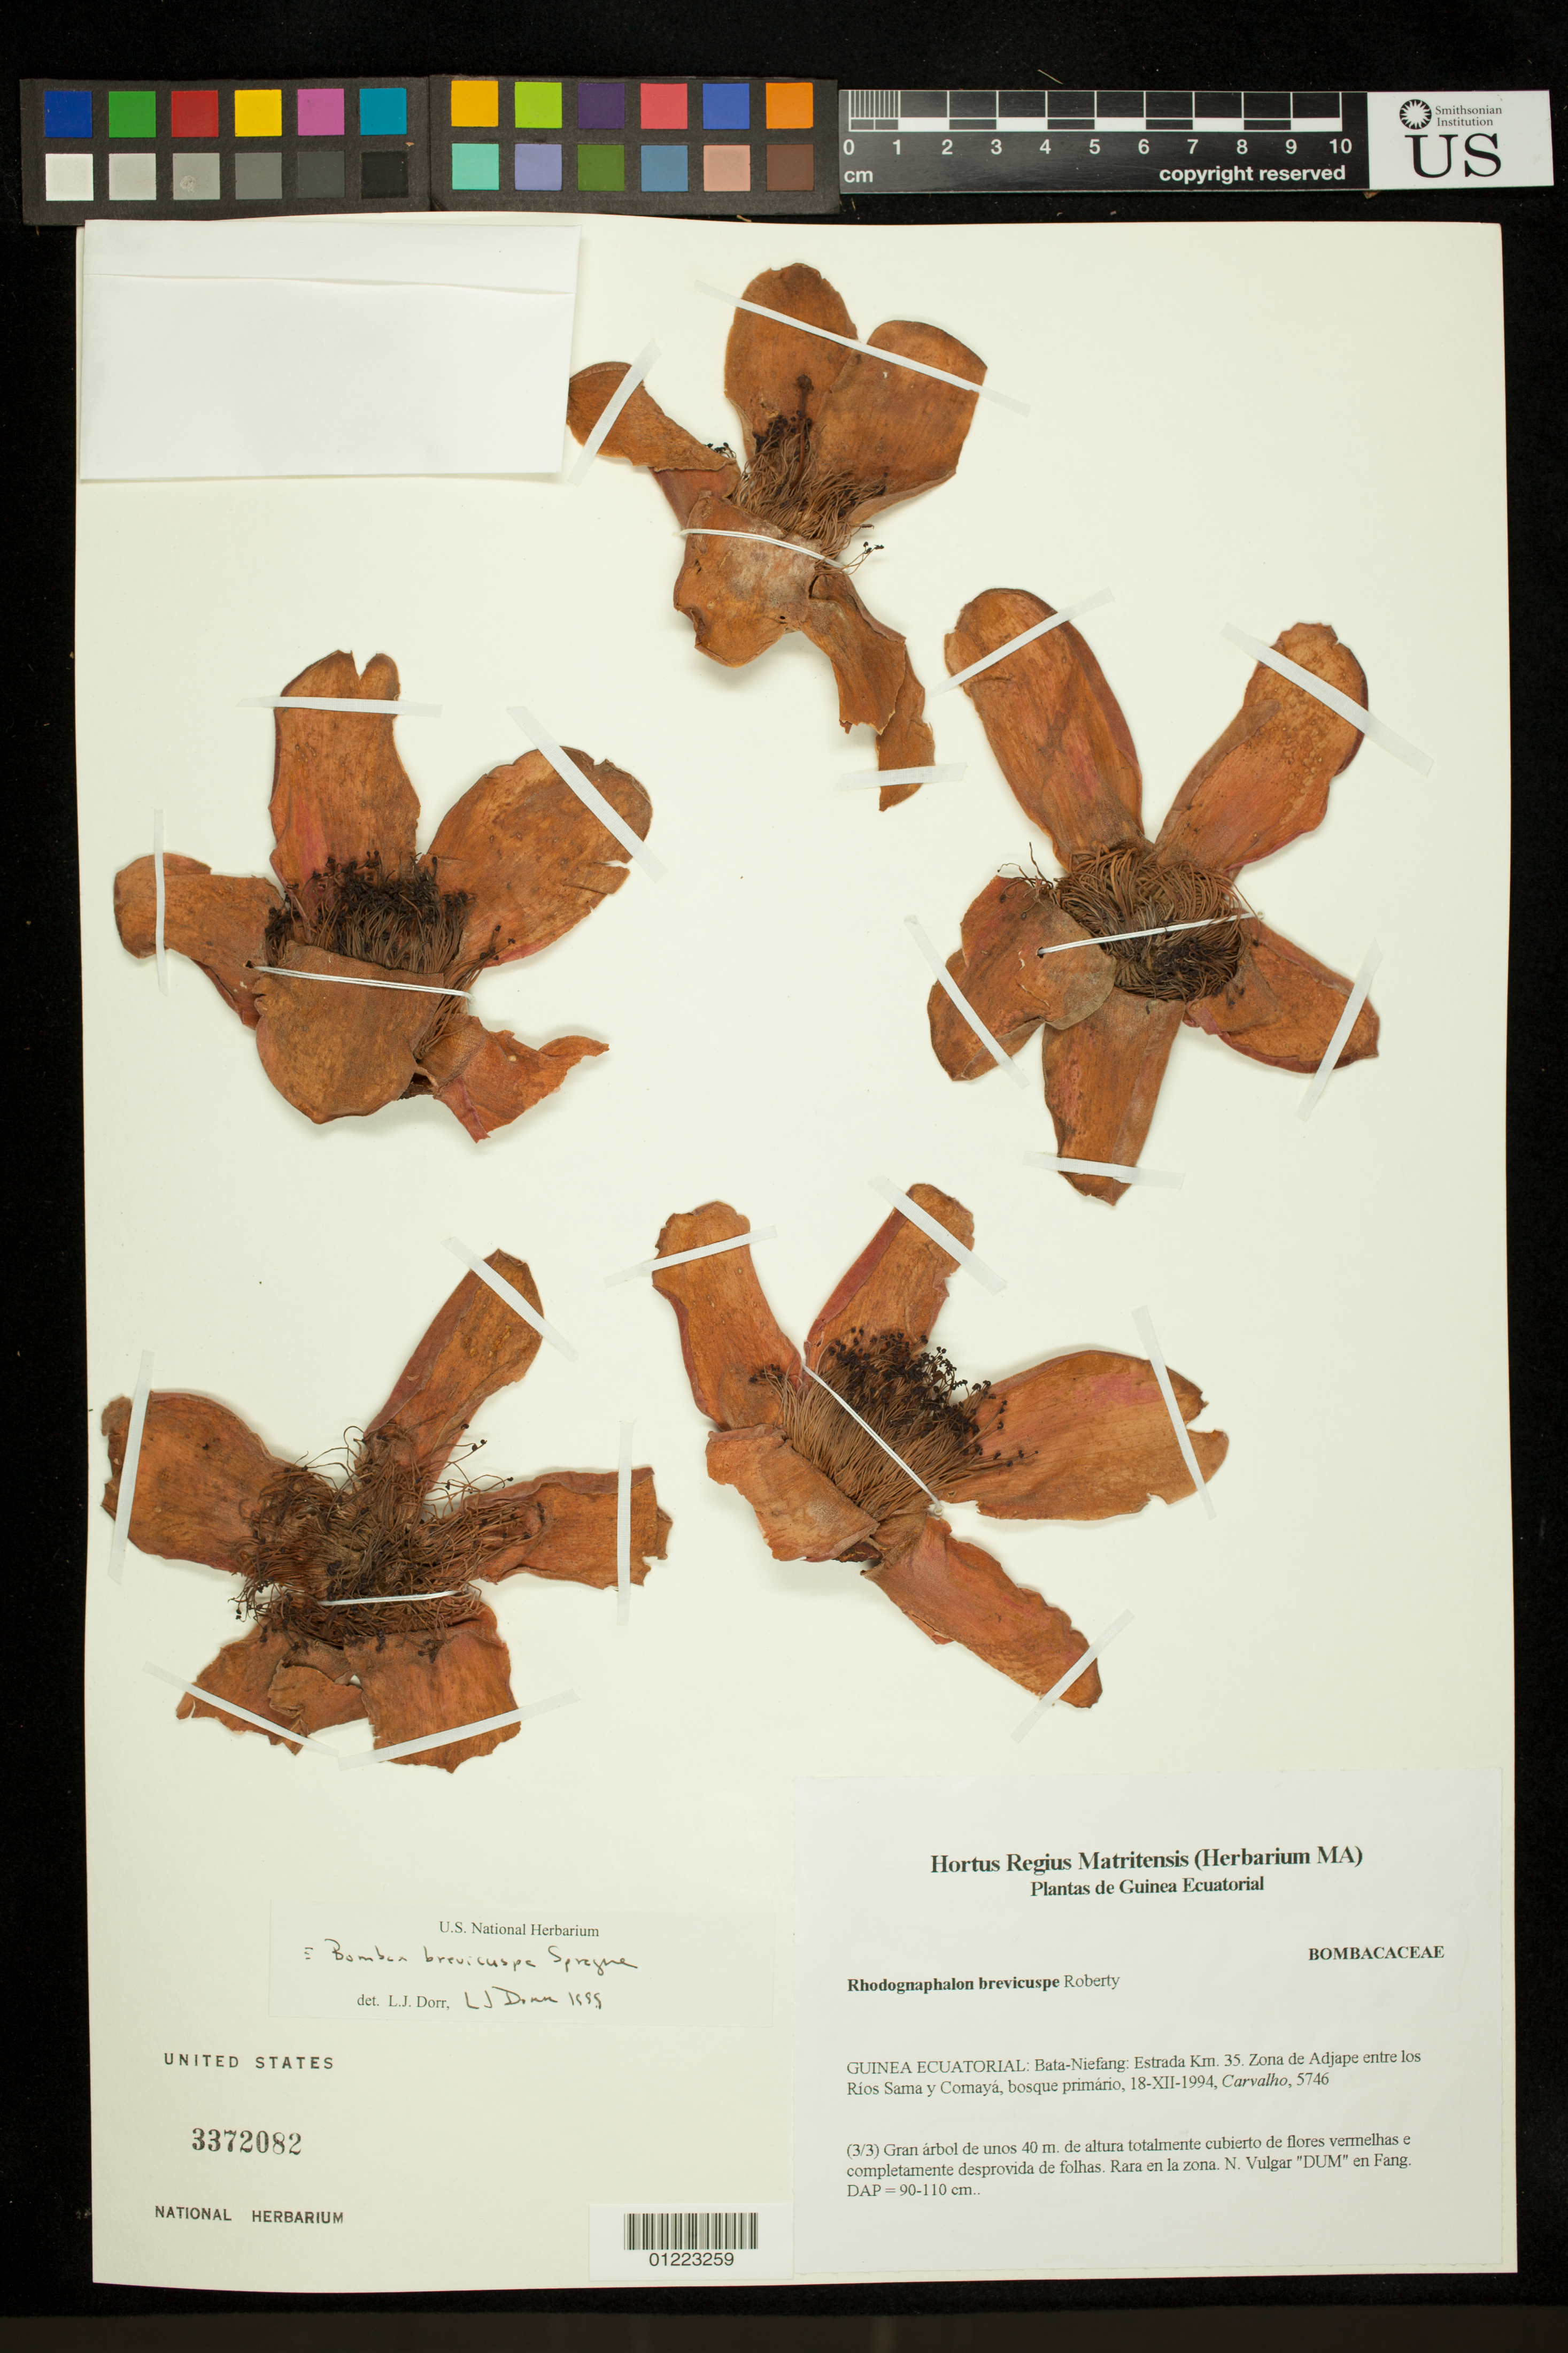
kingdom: Plantae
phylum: Tracheophyta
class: Magnoliopsida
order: Malvales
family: Malvaceae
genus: Bombax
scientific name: Bombax brevicuspe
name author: Spreng.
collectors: Carvalho, --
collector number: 5746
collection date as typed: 12/18/1994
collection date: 1994-12-18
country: Equatorial Guinea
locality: Bata - Niefang: Estrada Km. 35. Zona de Adjape entre los Ríos Sama y Comayá, bosque primário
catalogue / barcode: US 3372082